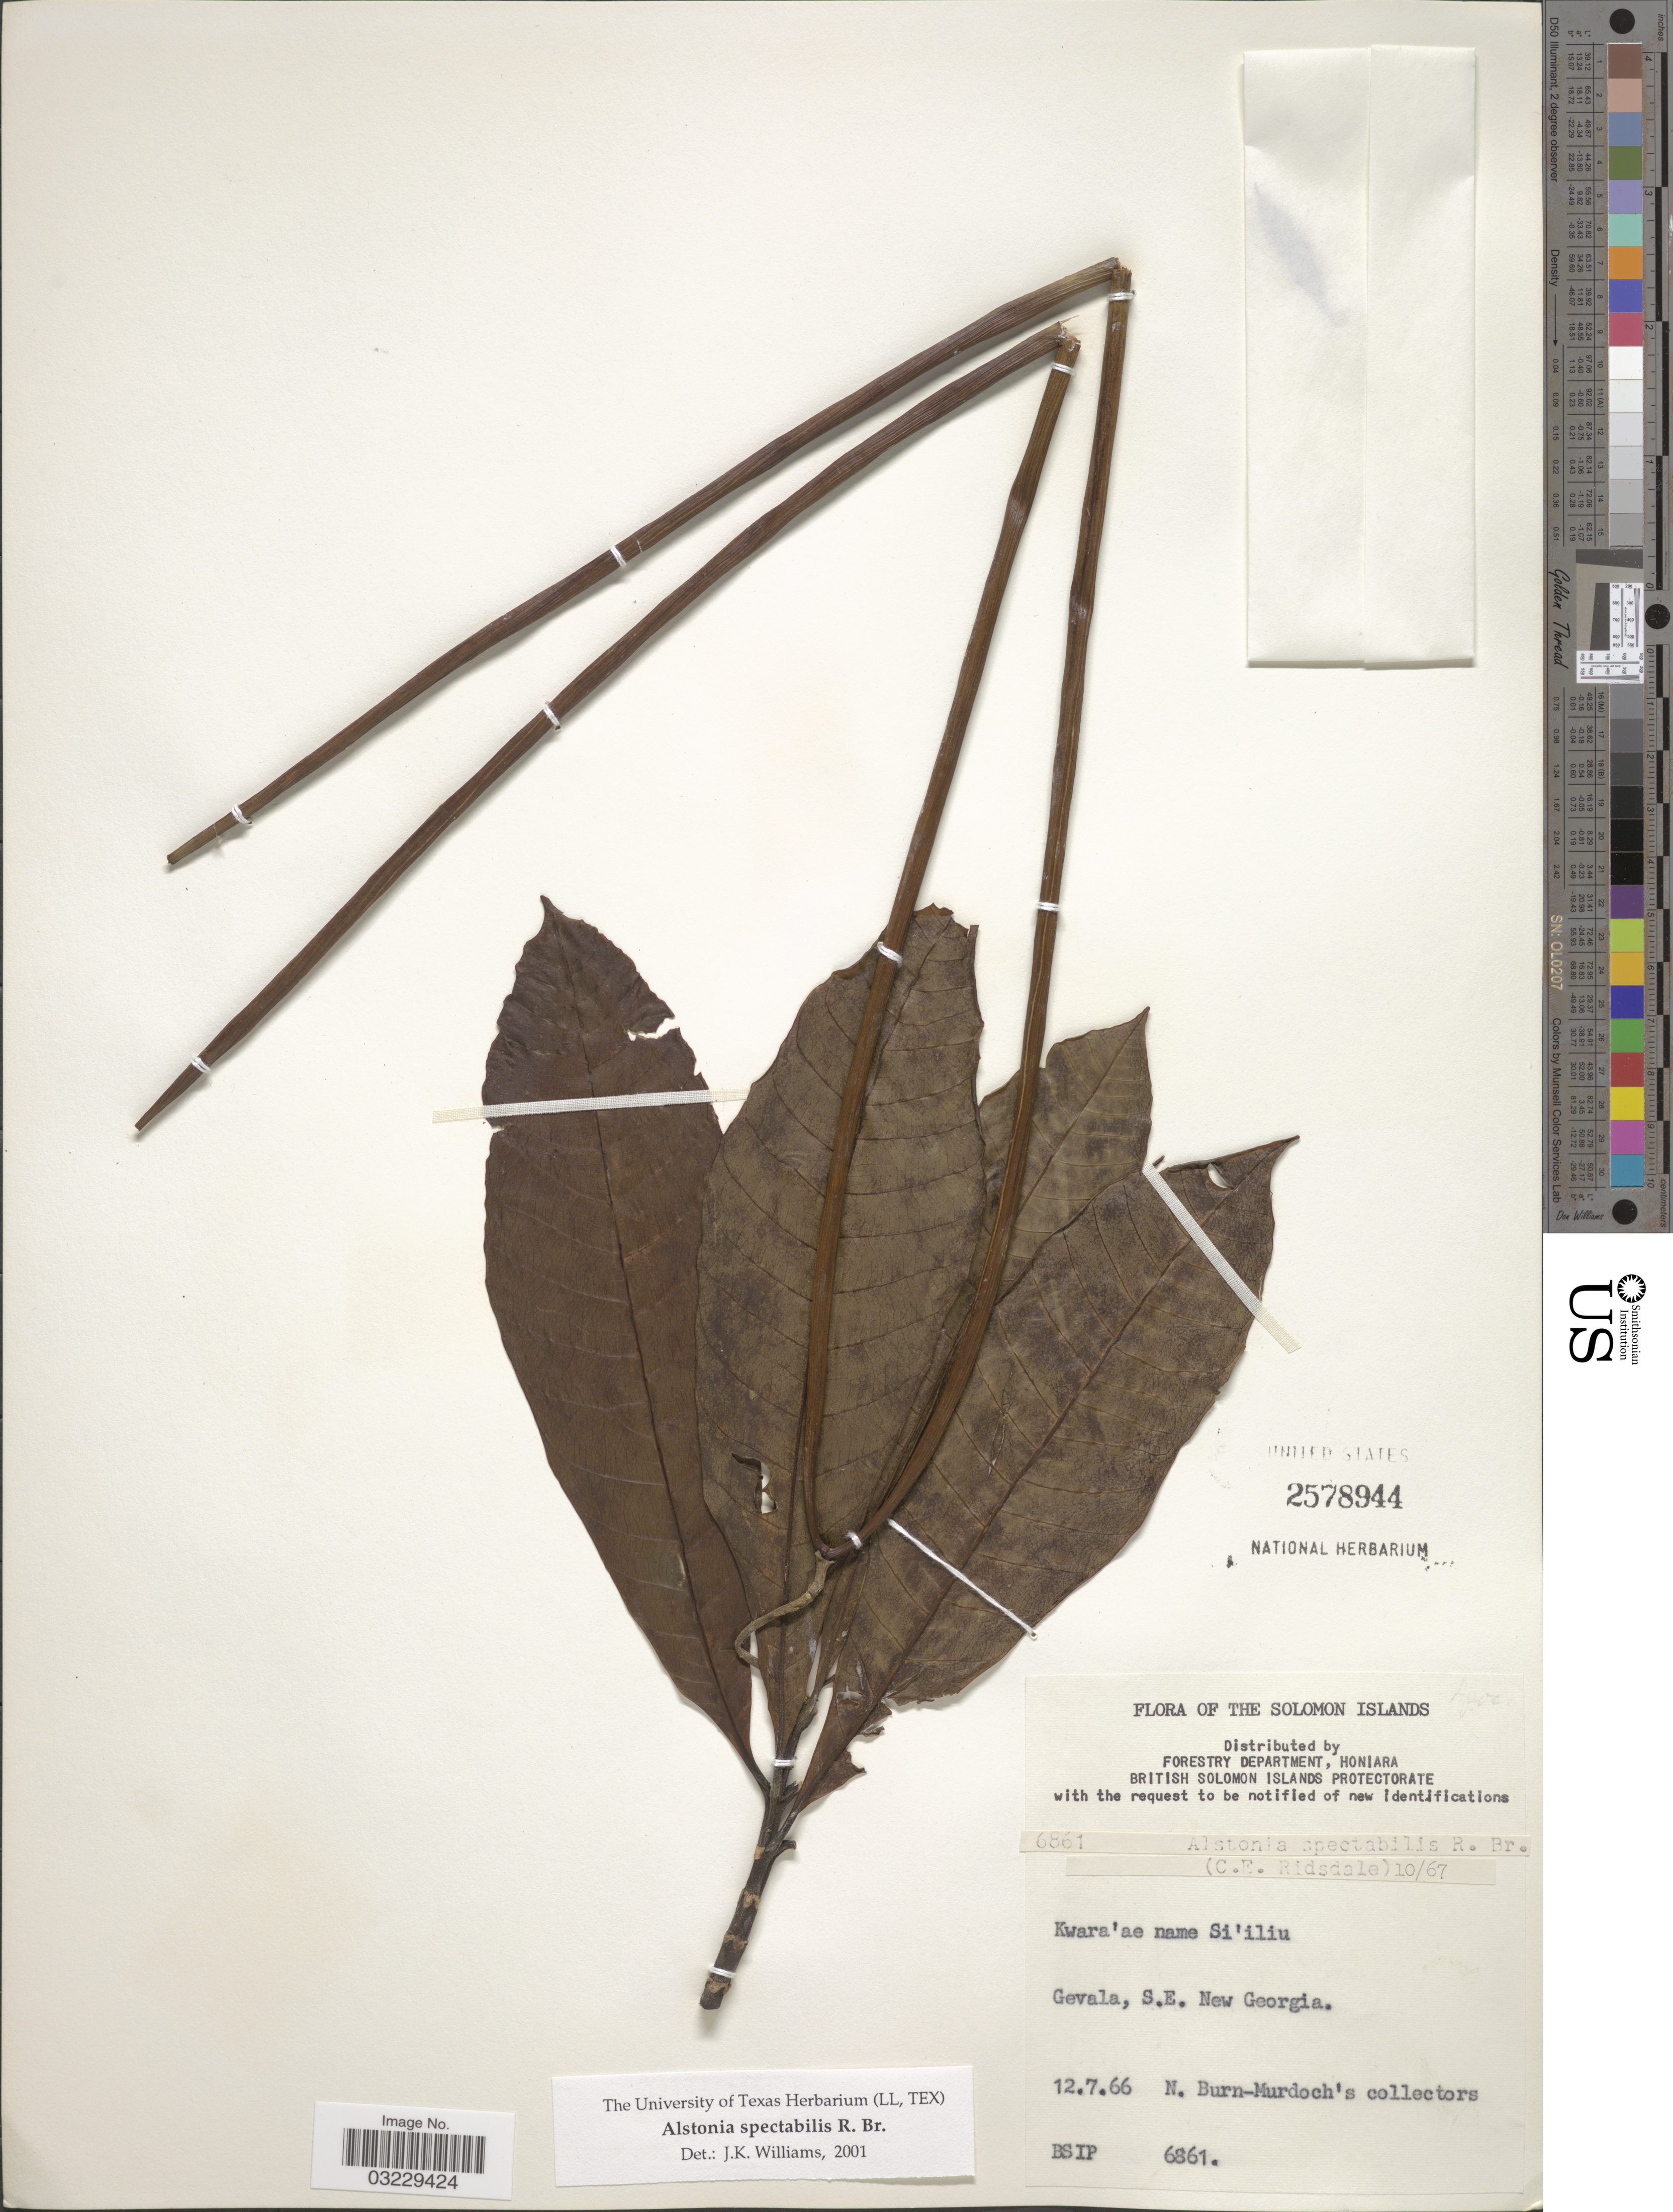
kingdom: Plantae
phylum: Tracheophyta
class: Magnoliopsida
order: Gentianales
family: Apocynaceae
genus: Alstonia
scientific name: Alstonia spectabilis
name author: R. Br.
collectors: N. Burn-Murdoch's collectors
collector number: BSIP 6861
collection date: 1966-07-12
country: Solomon Islands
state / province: Solomon Islands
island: New Georgia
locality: The Solomon Islands. Gevala, S. E. New Georgia.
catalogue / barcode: US 2578944